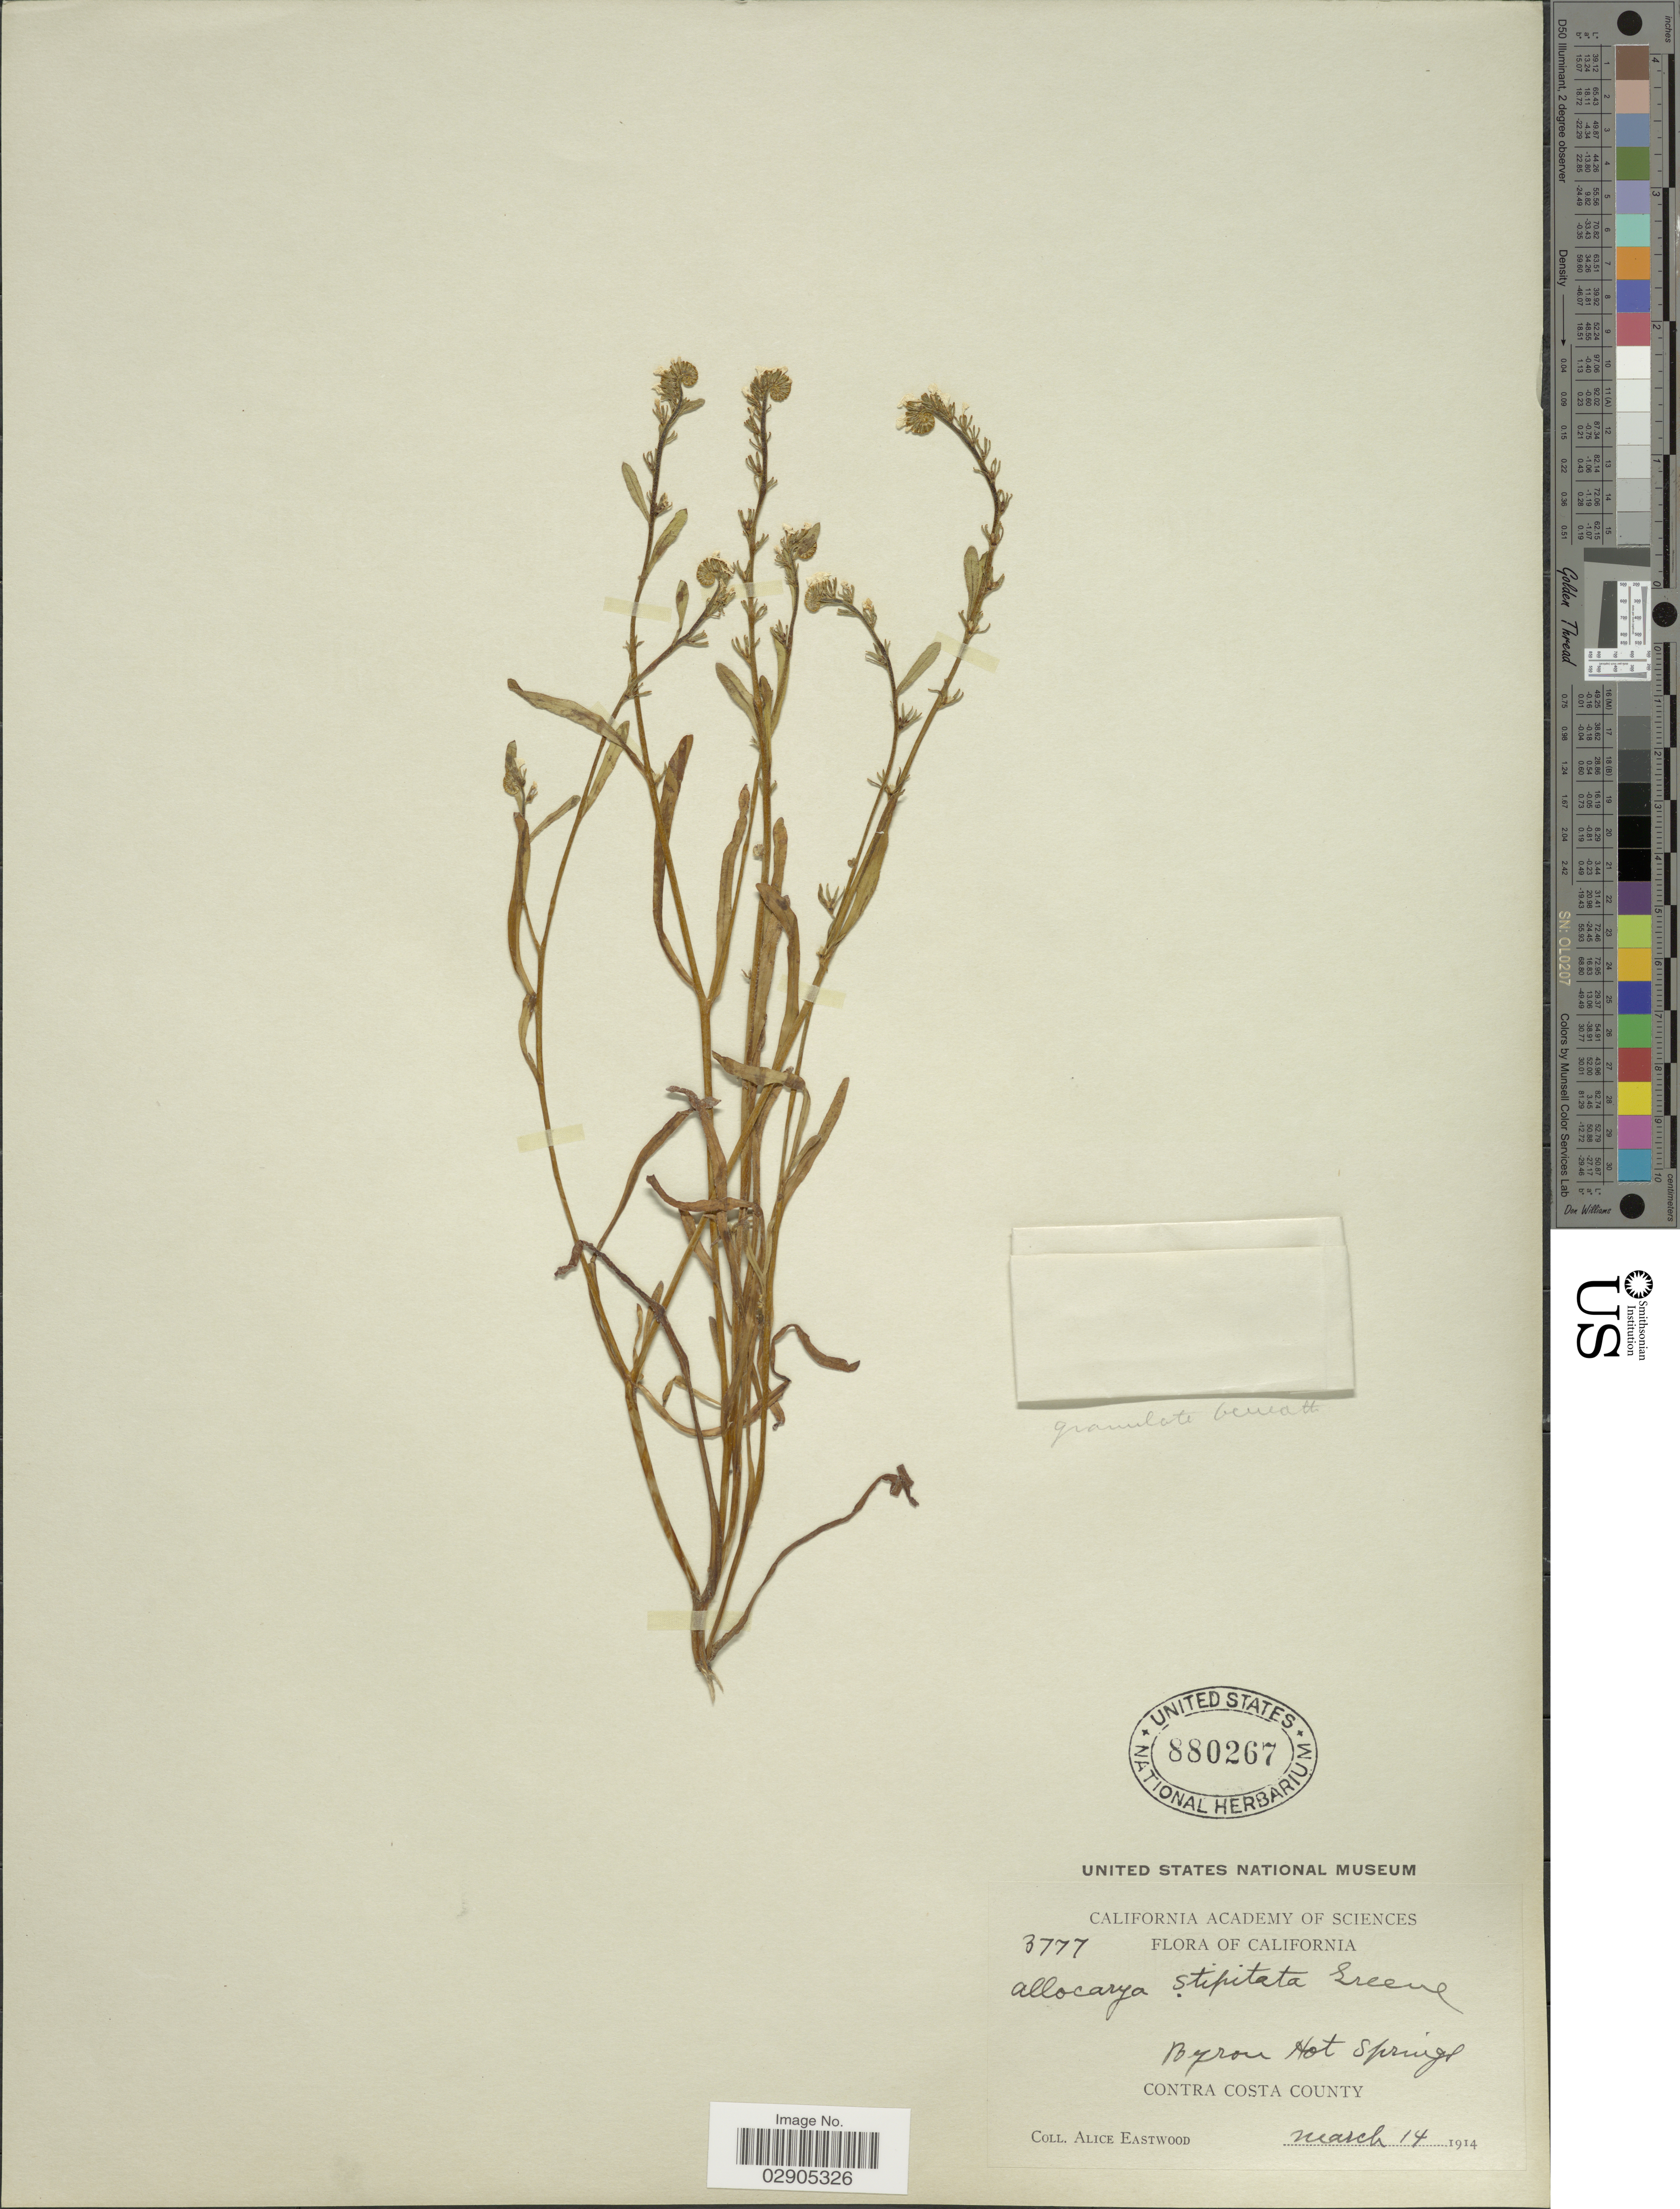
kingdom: Plantae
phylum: Tracheophyta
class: Magnoliopsida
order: Boraginales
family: Boraginaceae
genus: Allocarya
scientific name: Allocarya stipitata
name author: Greene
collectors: A. Eastwood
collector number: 3777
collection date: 1914-03-14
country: United States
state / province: California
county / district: Contra Costa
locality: Byron Hot Springs. Contra Costa County.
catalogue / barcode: US 880267